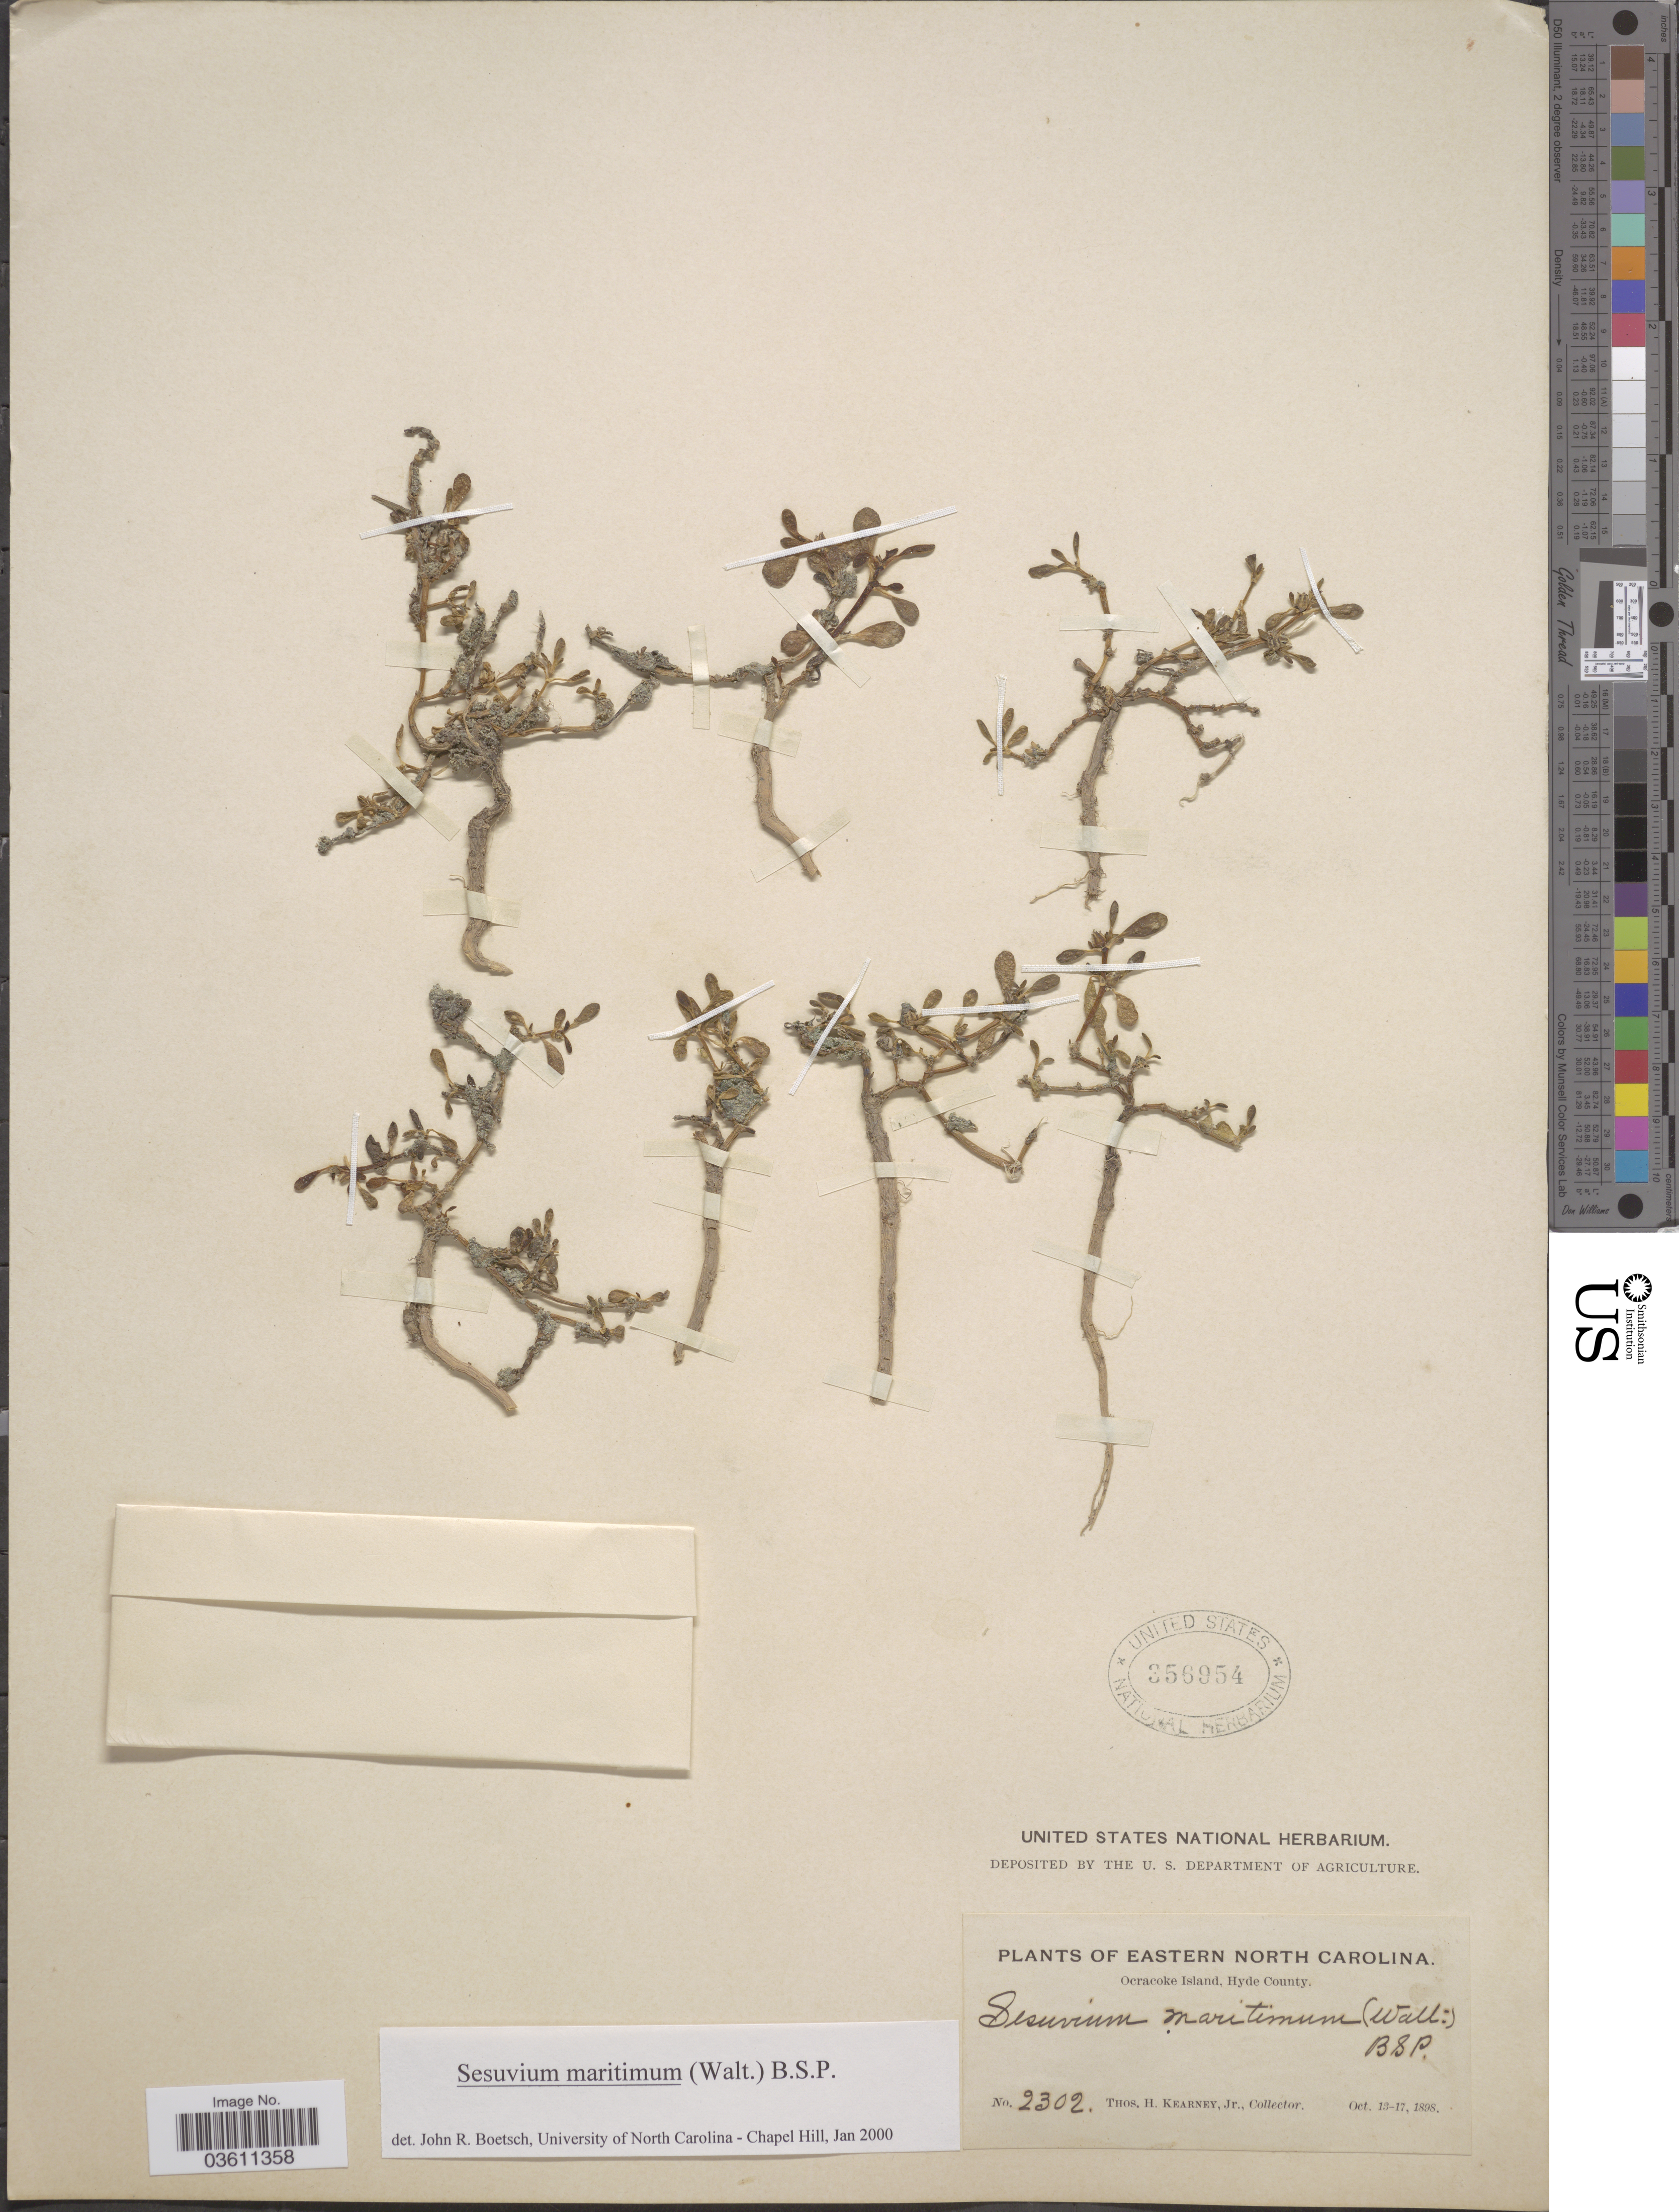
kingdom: Plantae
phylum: Tracheophyta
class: Magnoliopsida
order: Caryophyllales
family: Aizoaceae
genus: Sesuvium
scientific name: Sesuvium maritimum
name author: (Walter) Britton, Stearns & Poggenb.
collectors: T. H. Kearney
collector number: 2302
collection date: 1898-10-13/1898-10-17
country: United States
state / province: North Carolina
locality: Eastern North Carolina. Ocracoke Island, Hyde County.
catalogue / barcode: US 356954